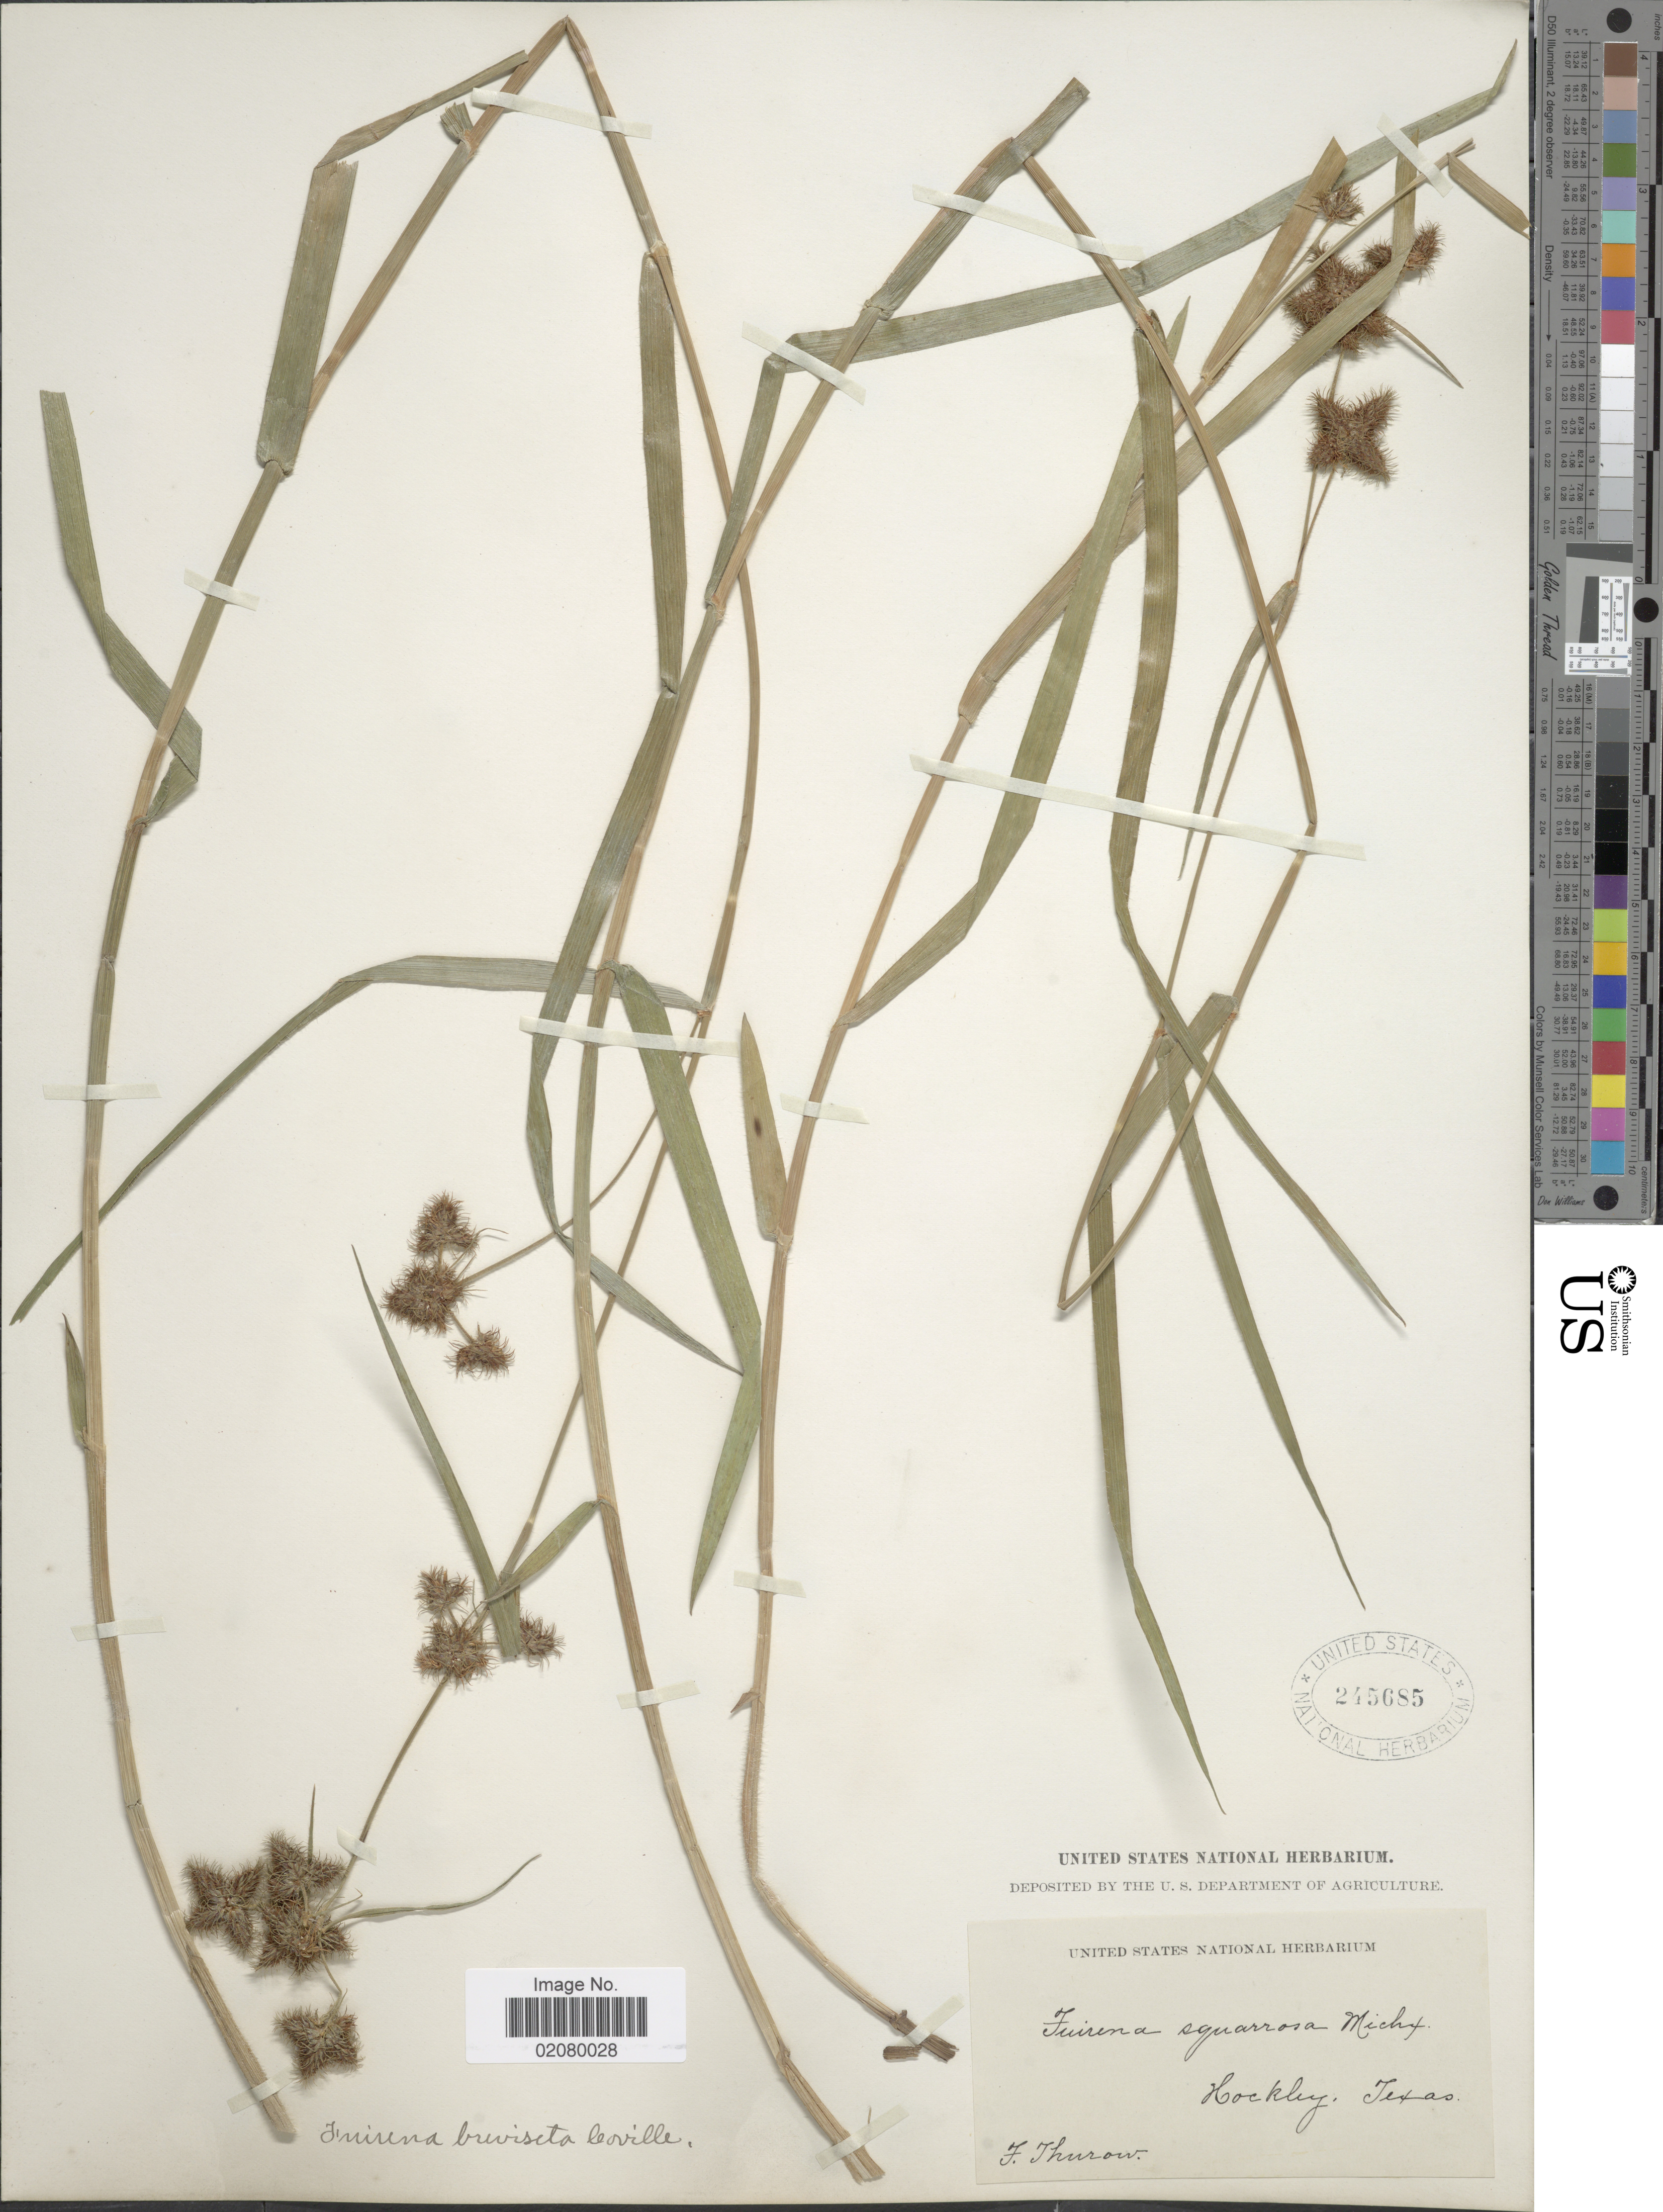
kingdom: Plantae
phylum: Tracheophyta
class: Liliopsida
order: Poales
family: Cyperaceae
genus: Fuirena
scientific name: Fuirena squarrosa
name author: Michx.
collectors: F. W. Thurow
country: United States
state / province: Texas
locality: Hockley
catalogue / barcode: US 245685